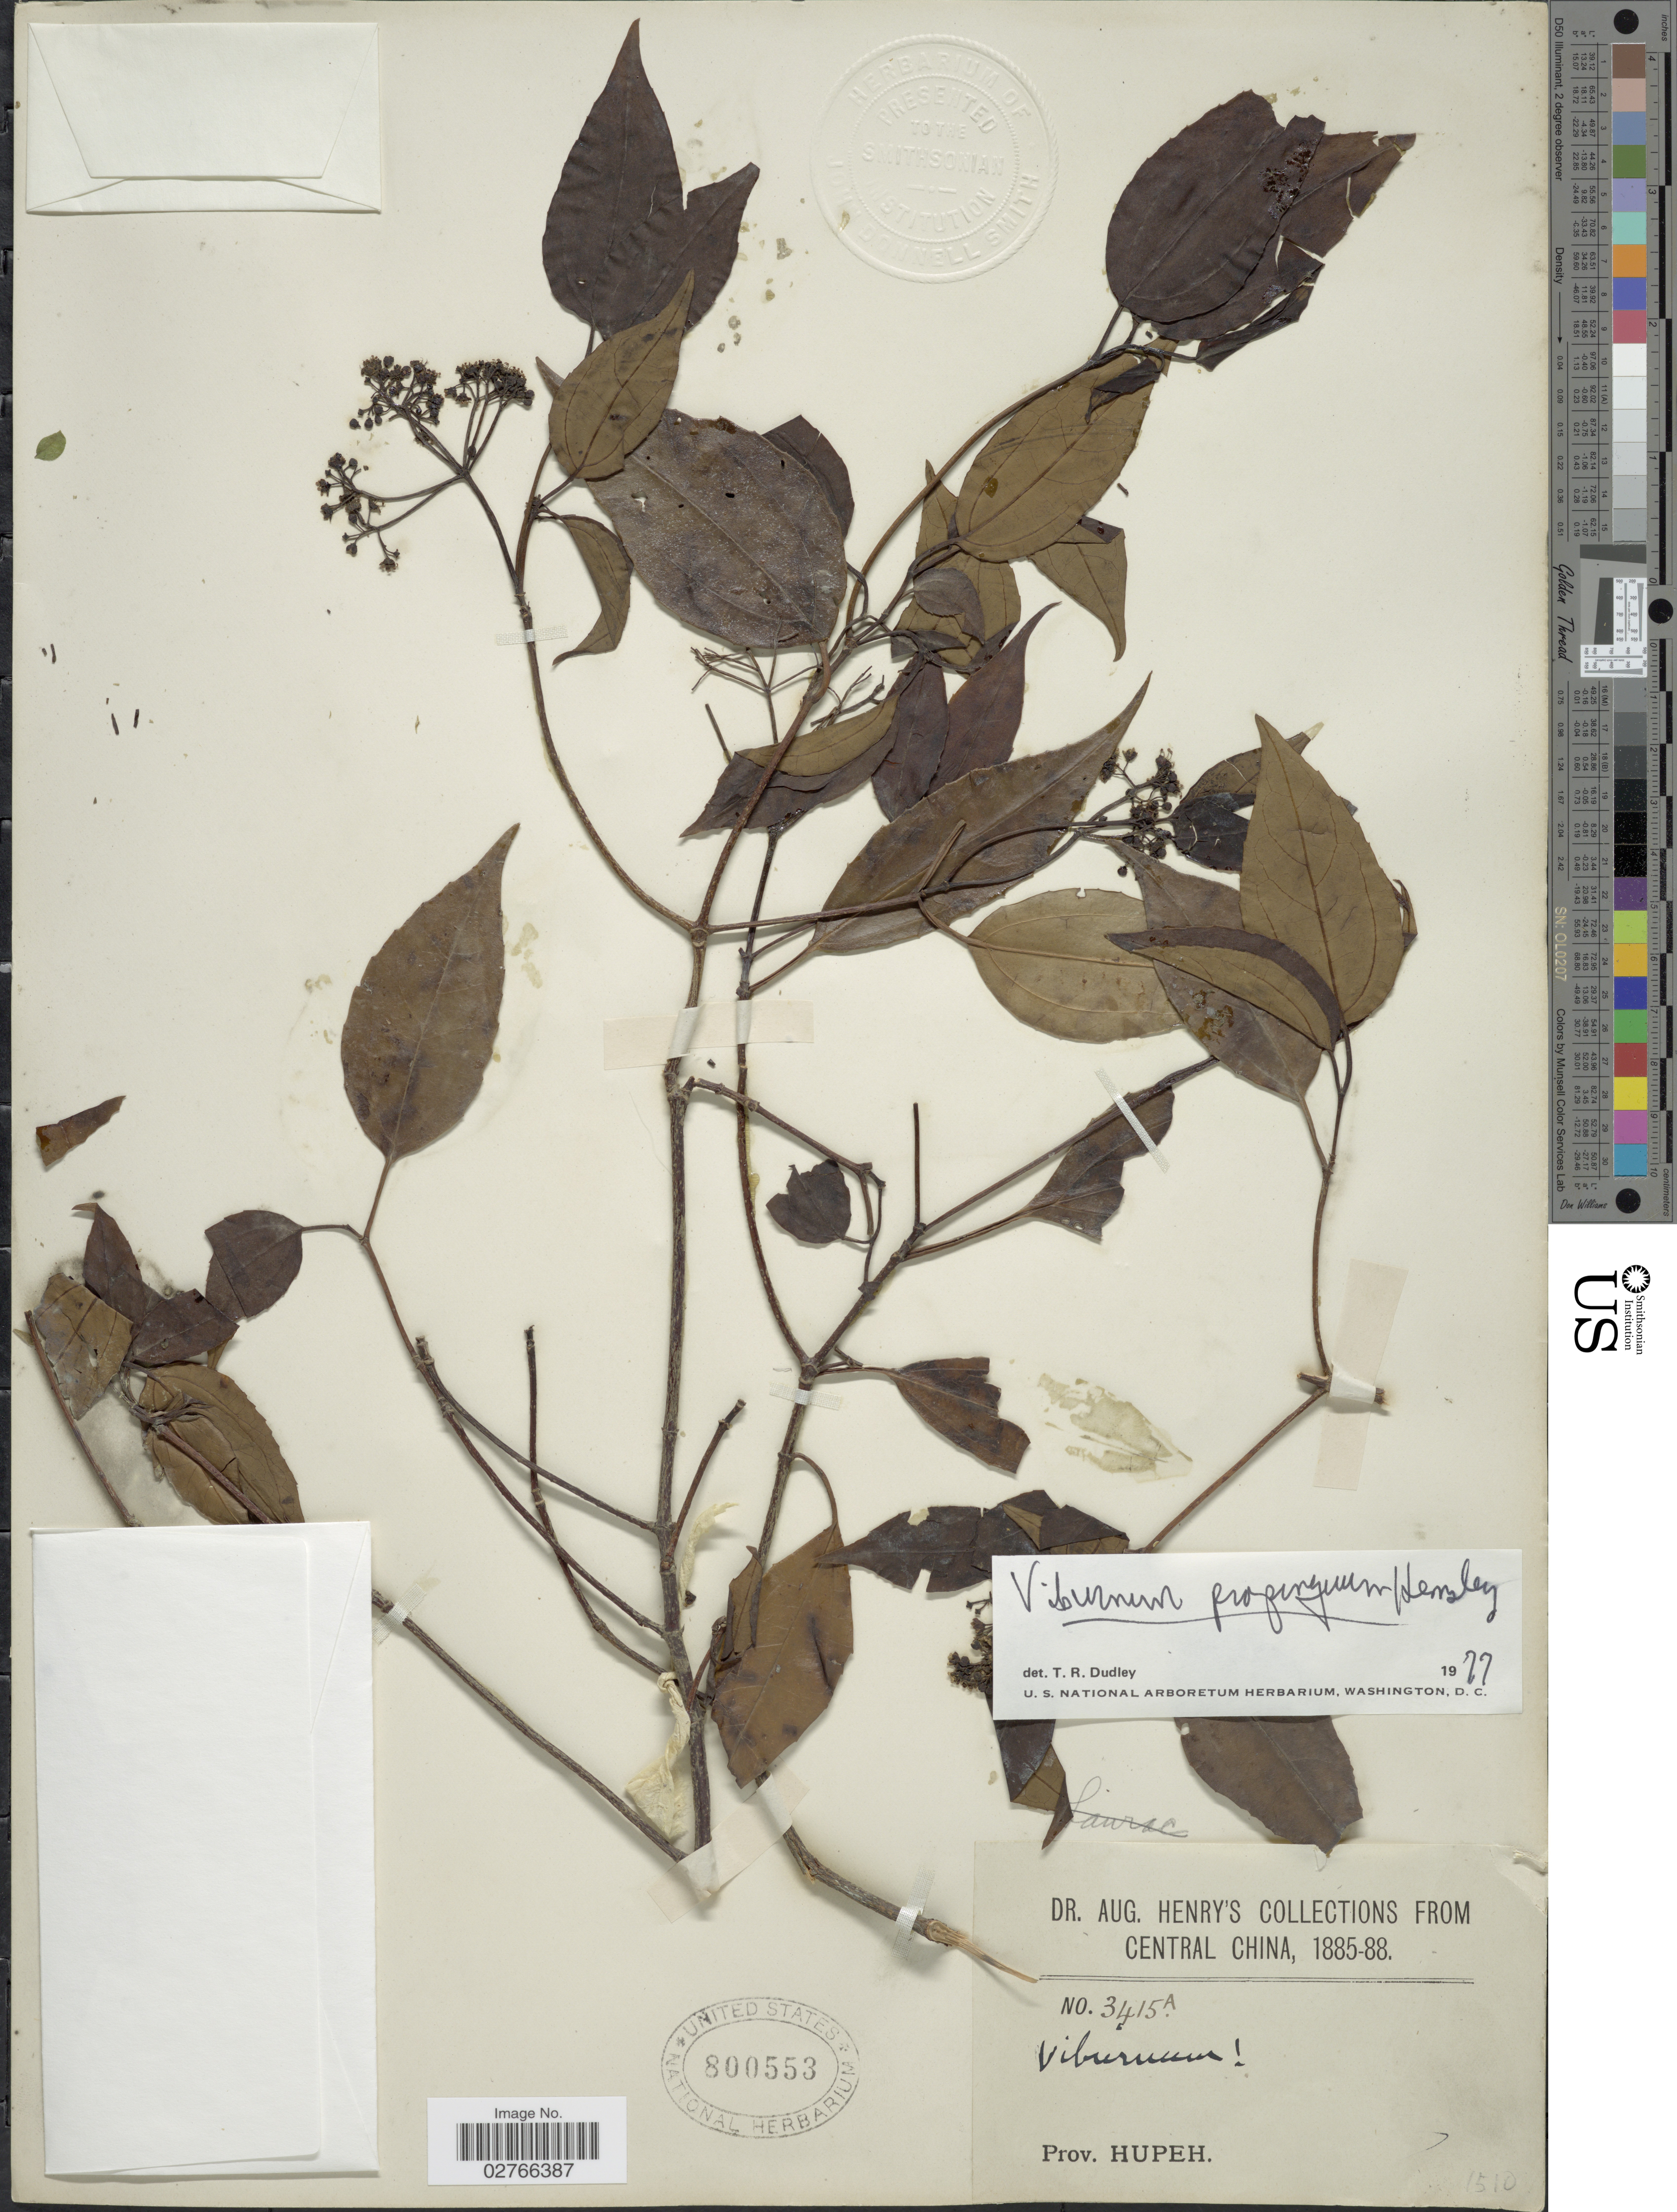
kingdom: Plantae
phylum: Tracheophyta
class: Magnoliopsida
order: Dipsacales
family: Viburnaceae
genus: Viburnum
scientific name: Viburnum propinquum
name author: Hemsl. in F.B. Forbes & Hemsl.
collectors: A. Henry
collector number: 3415 A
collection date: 1885/1888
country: China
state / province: Hubei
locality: Central China, Prov. Hupeh.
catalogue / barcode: US 800553